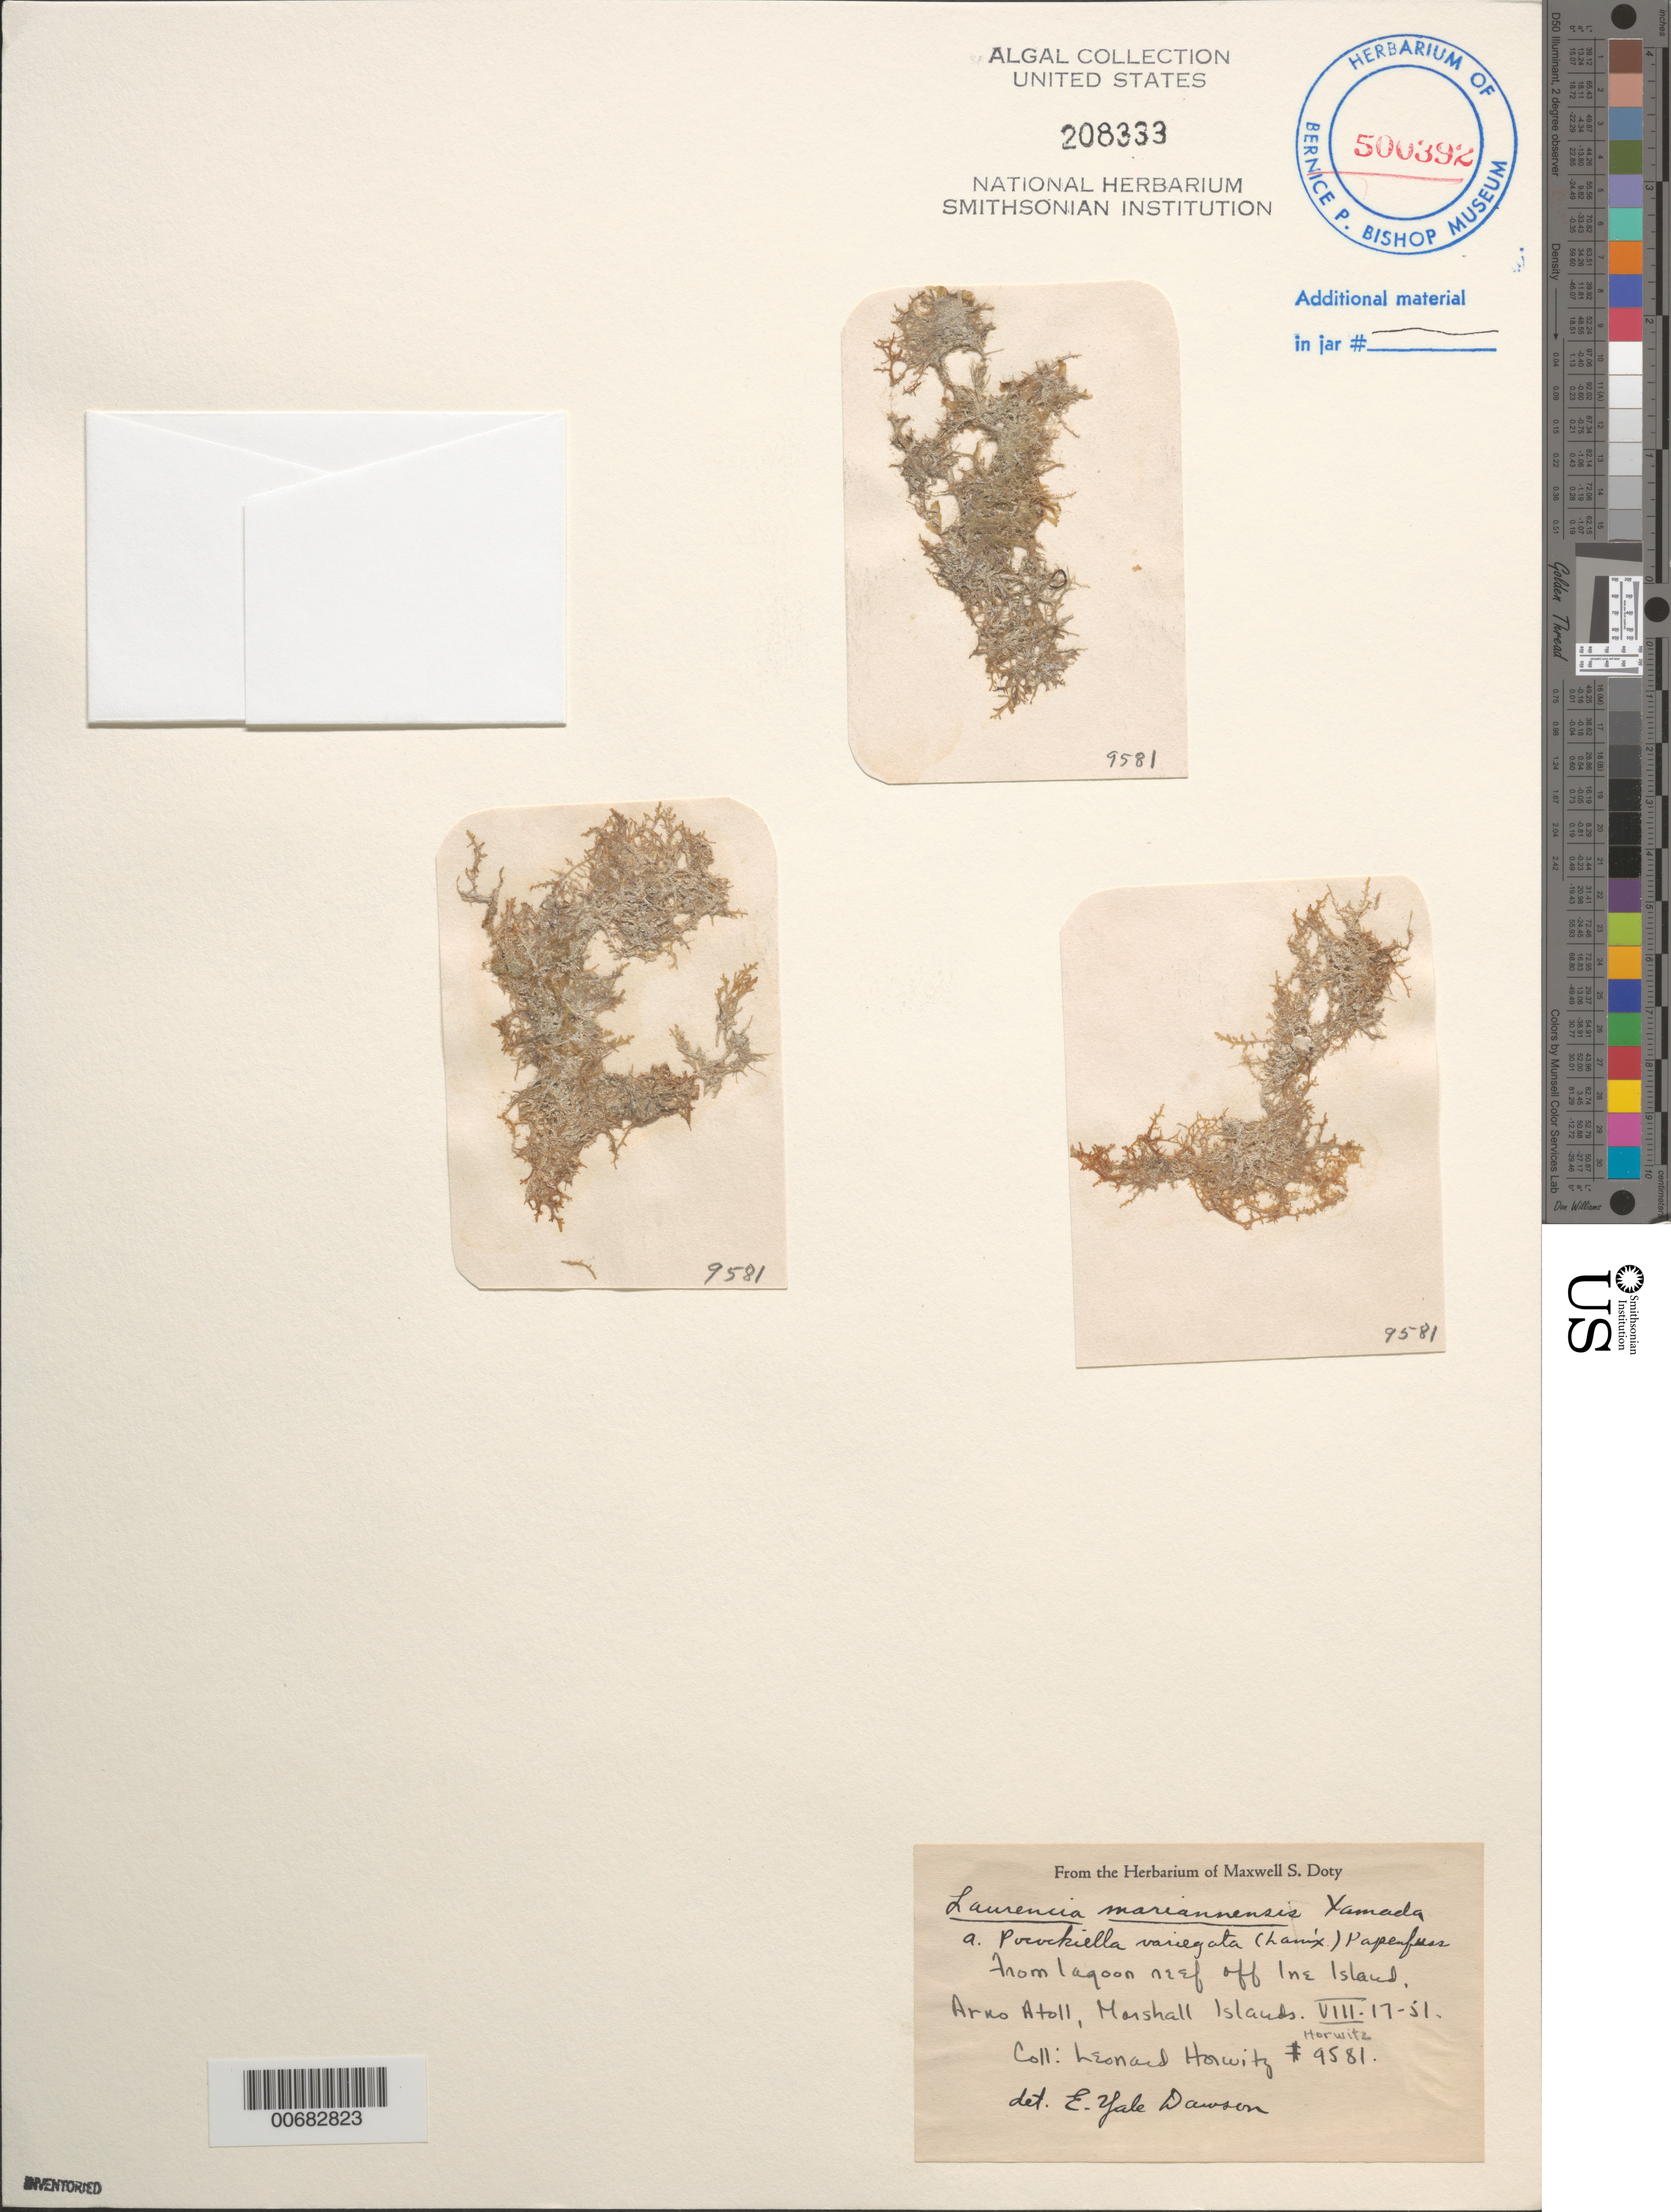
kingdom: Plantae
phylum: Rhodophyta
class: Florideophyceae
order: Ceramiales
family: Rhodomelaceae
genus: Laurencia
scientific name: Laurencia mariannensis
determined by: Dawson, E. Y.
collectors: L. Horwitz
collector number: Horwitz 9581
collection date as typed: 17 Aug 1951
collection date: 1951-08-17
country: Marshall Islands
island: Arno Atoll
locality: Lagoon reef off Ine Islet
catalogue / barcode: US 208333